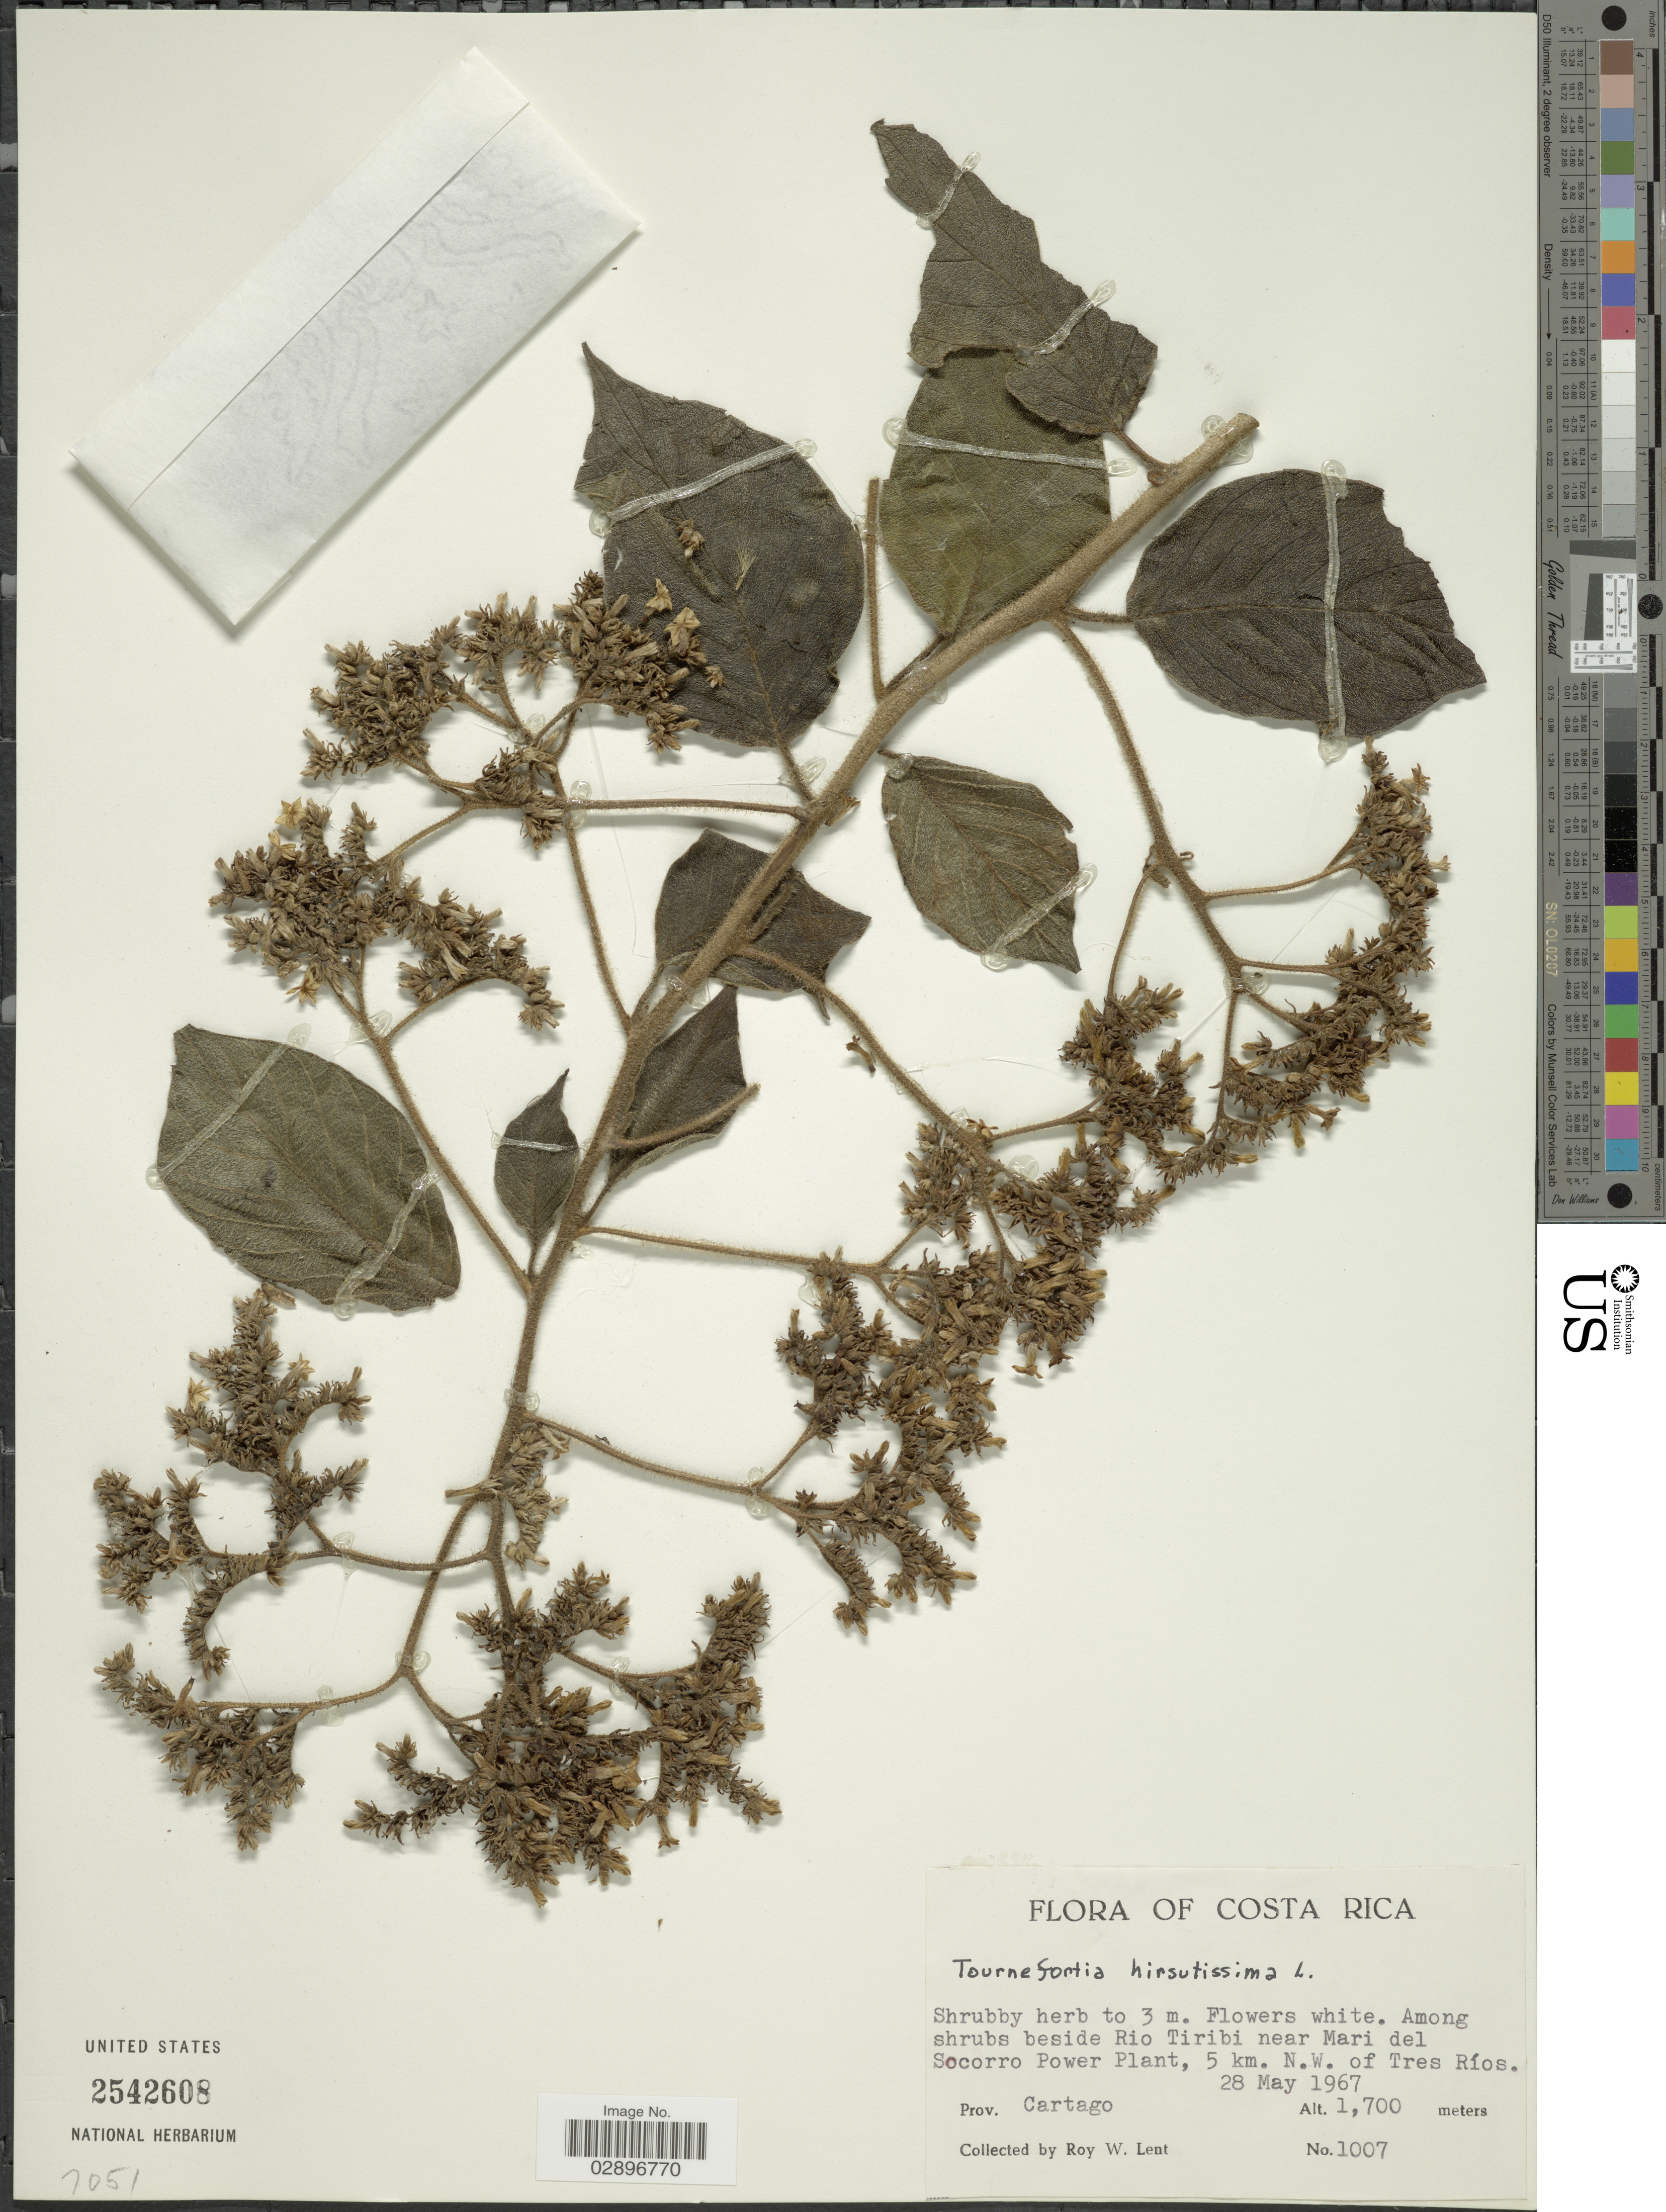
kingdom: Plantae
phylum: Tracheophyta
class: Magnoliopsida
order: Boraginales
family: Heliotropiaceae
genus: Tournefortia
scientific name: Tournefortia hirsutissima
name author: L.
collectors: R. W. Lent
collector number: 1007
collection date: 1967-05-28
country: Costa Rica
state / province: Cartago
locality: Among shrubs beside Rio Tiribi near Mar del Socorro Power Plant, 5 km. N.W. of Tres Ríos.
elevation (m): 1700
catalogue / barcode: US 2542608